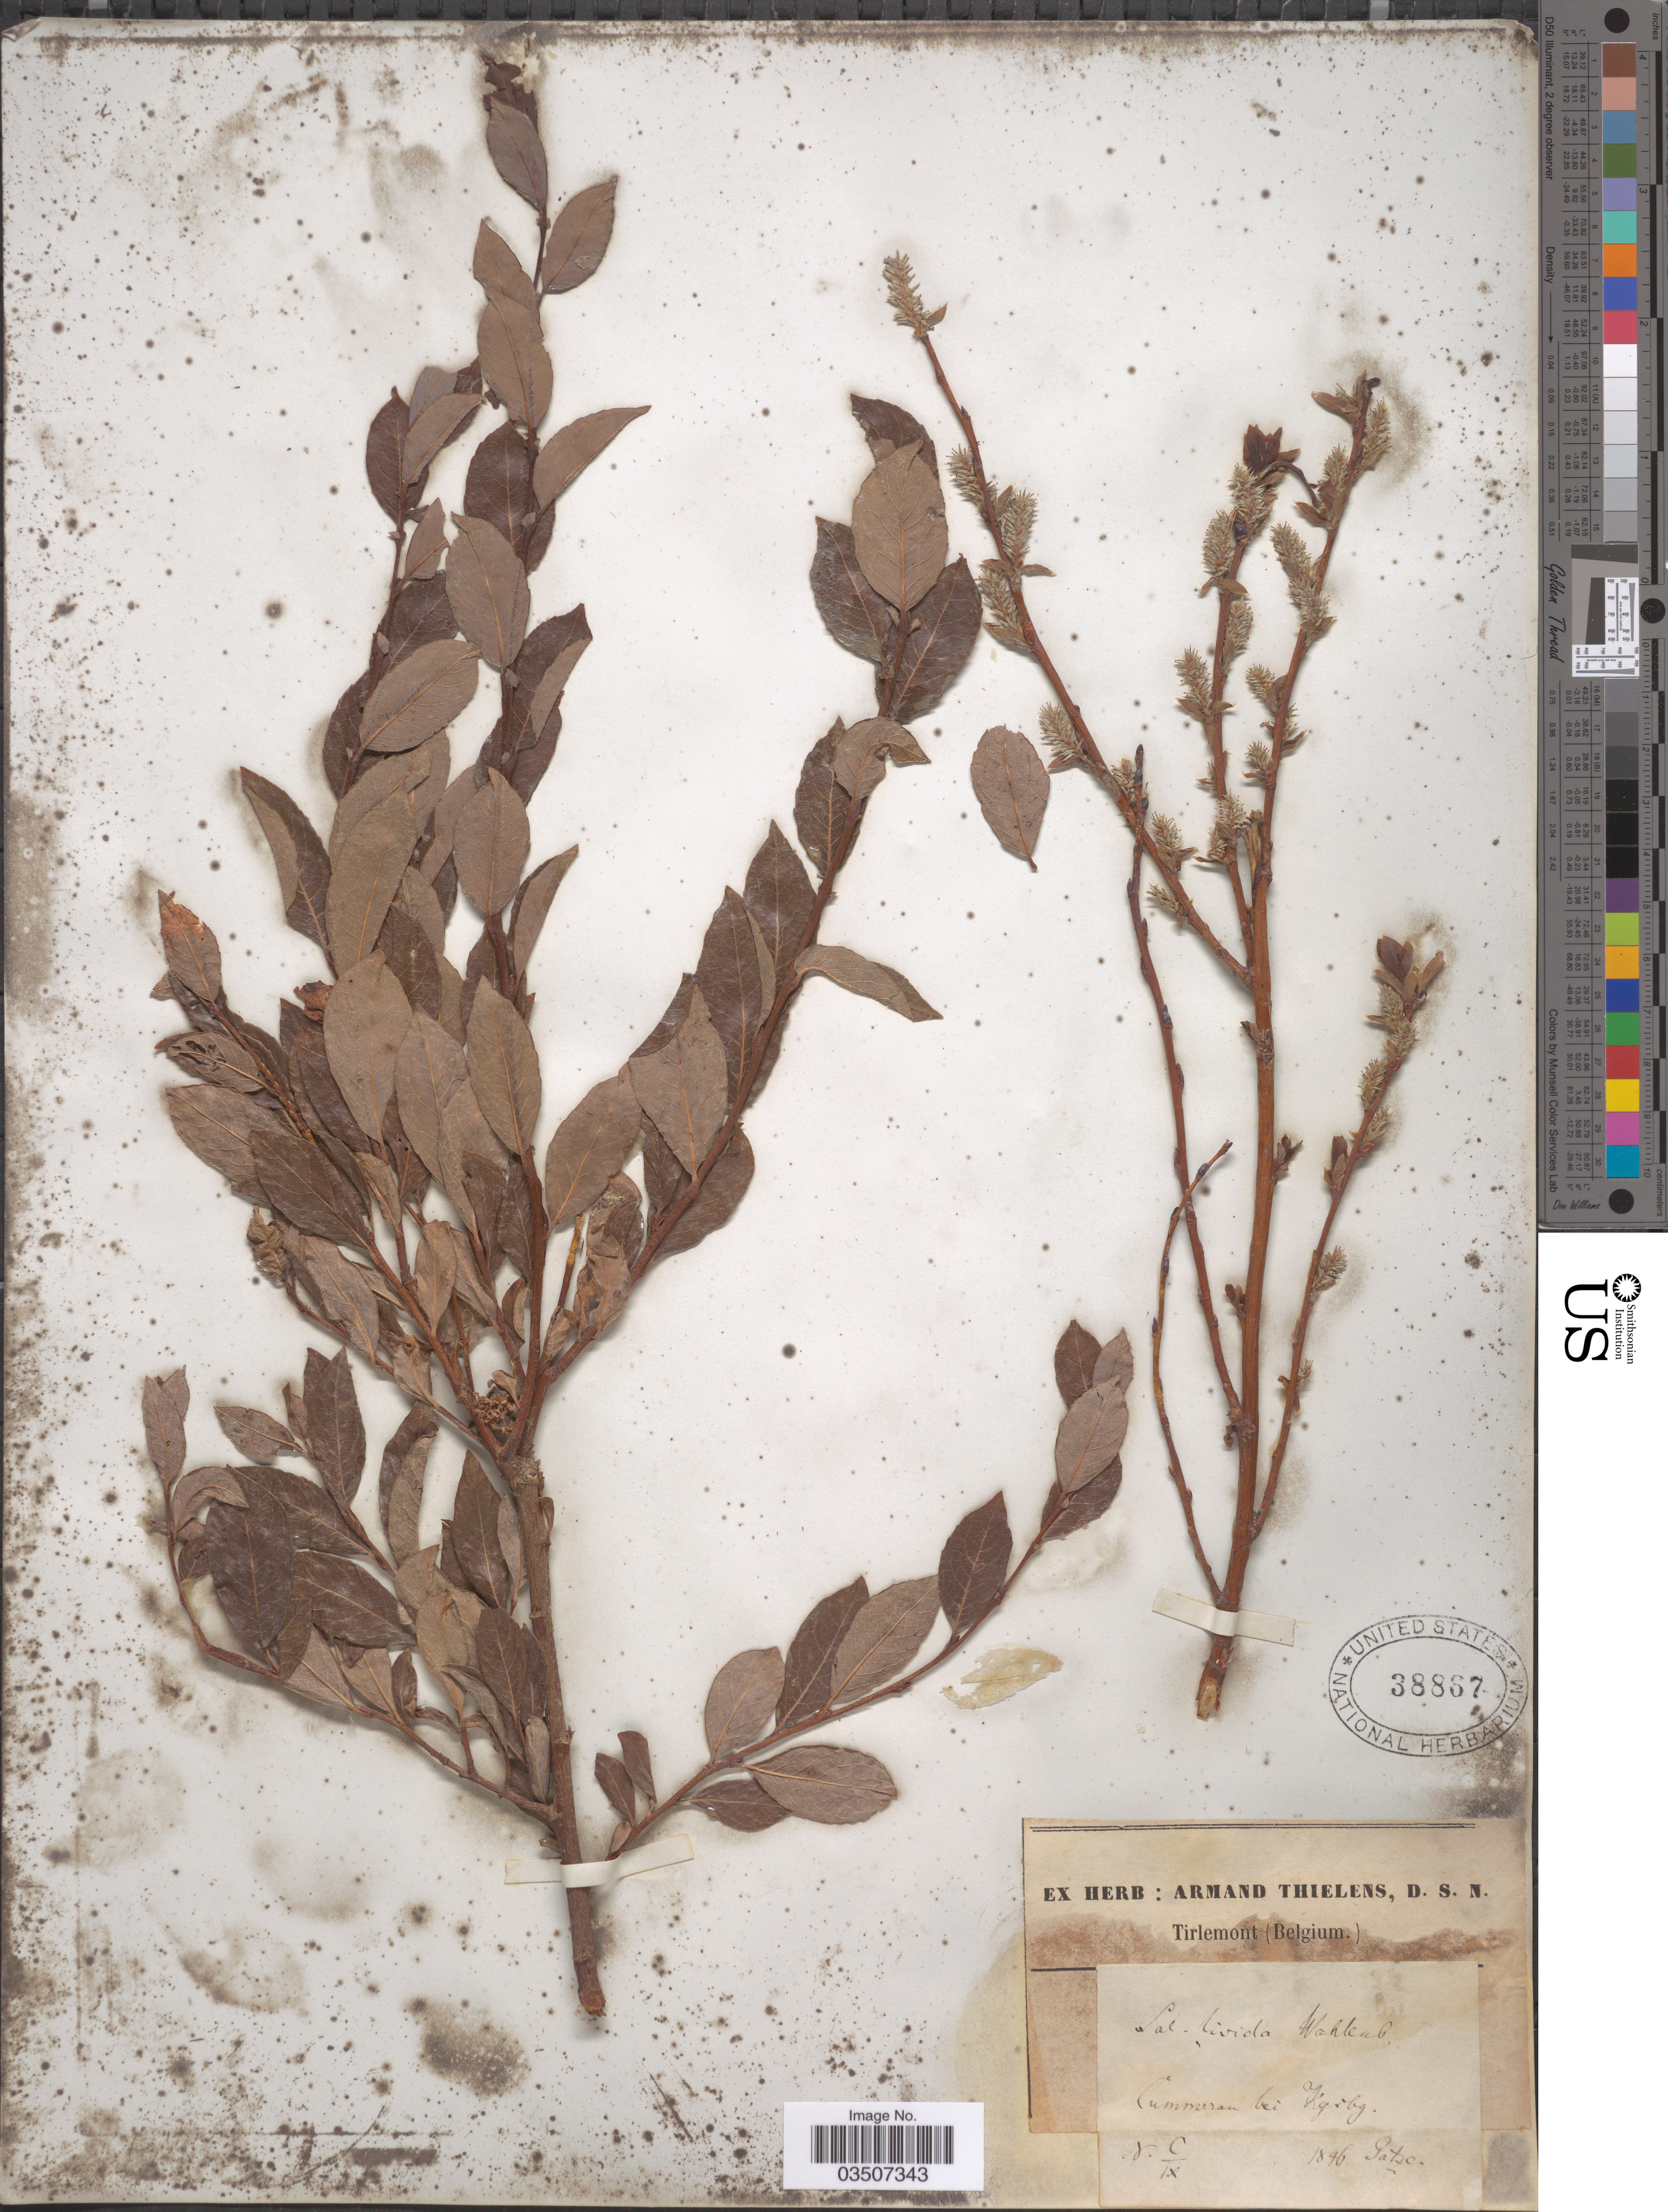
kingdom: Plantae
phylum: Tracheophyta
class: Magnoliopsida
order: Malpighiales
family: Salicaceae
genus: Salix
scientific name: Salix starkeana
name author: Willd.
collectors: -. Patze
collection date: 1846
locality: Pummeran bei Kgiby [interpreted].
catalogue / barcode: US 38867